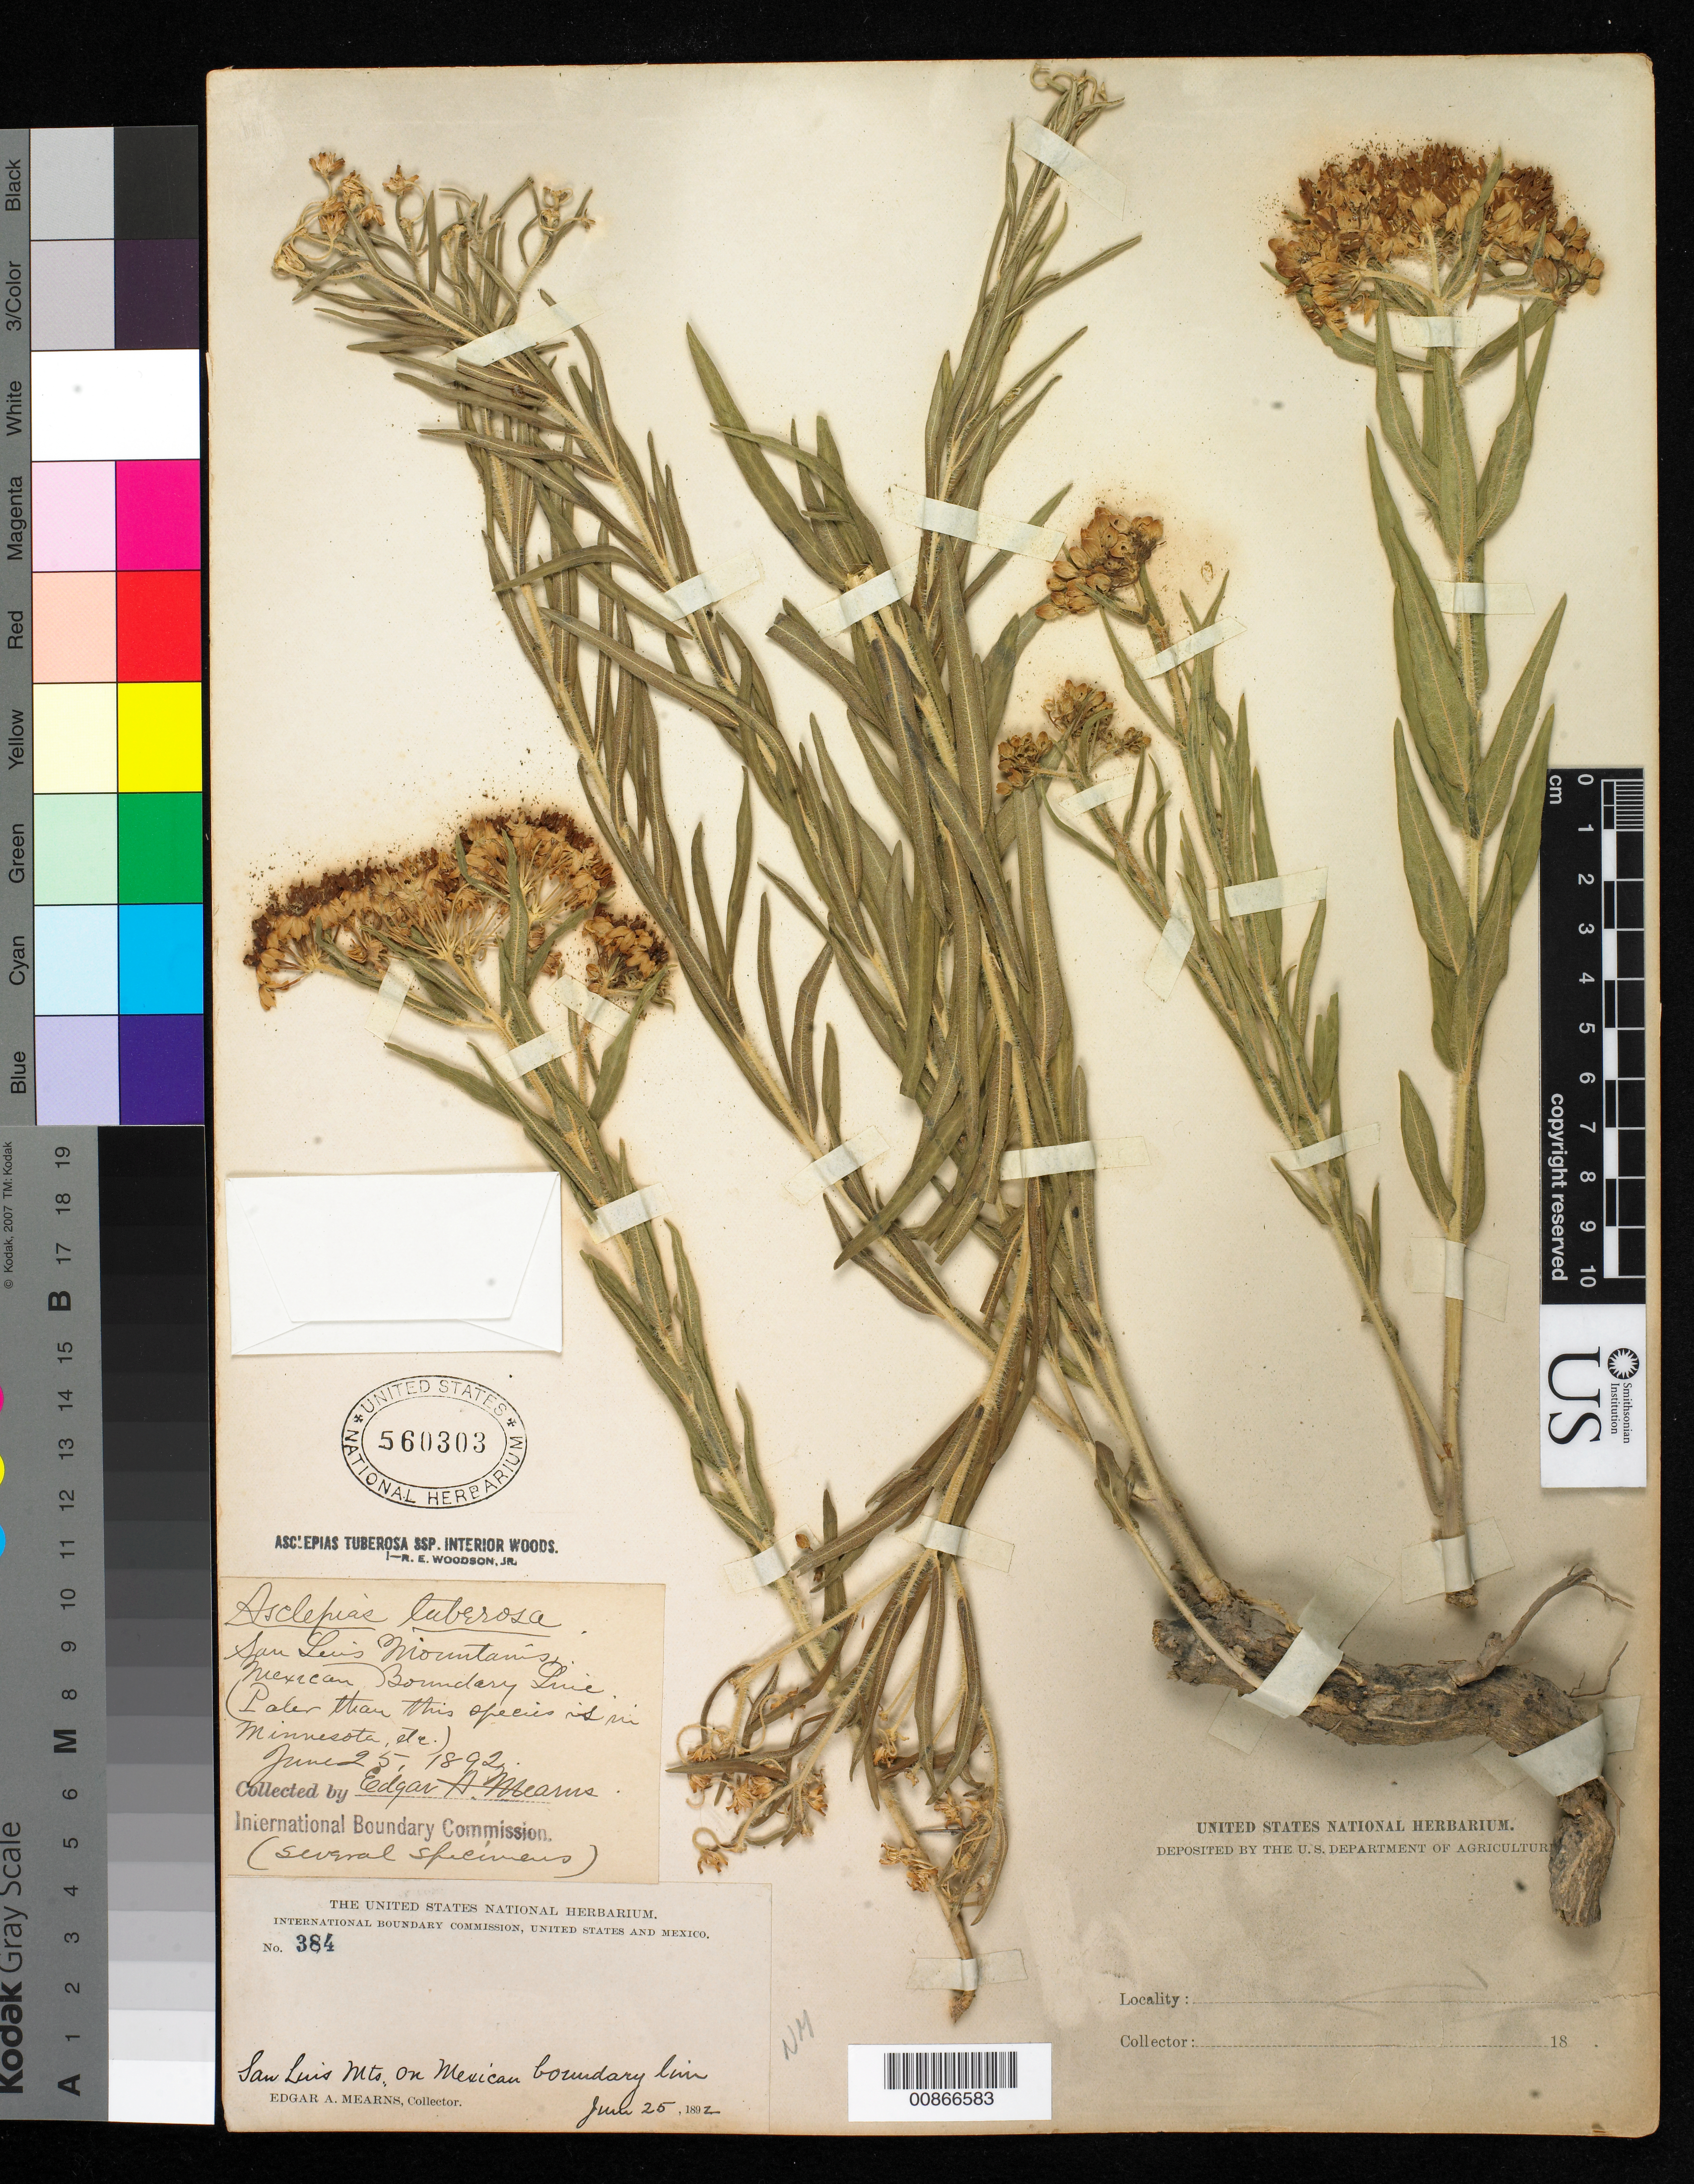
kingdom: Plantae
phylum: Tracheophyta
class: Magnoliopsida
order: Gentianales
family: Apocynaceae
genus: Asclepias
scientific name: Asclepias tuberosa subsp. interior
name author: Woodson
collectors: E. A. Mearns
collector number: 384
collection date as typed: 25 Jun 1892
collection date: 1892-06-25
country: United States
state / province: New Mexico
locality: San Luis Mts., on Mexican Boundary Line.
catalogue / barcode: US 560303